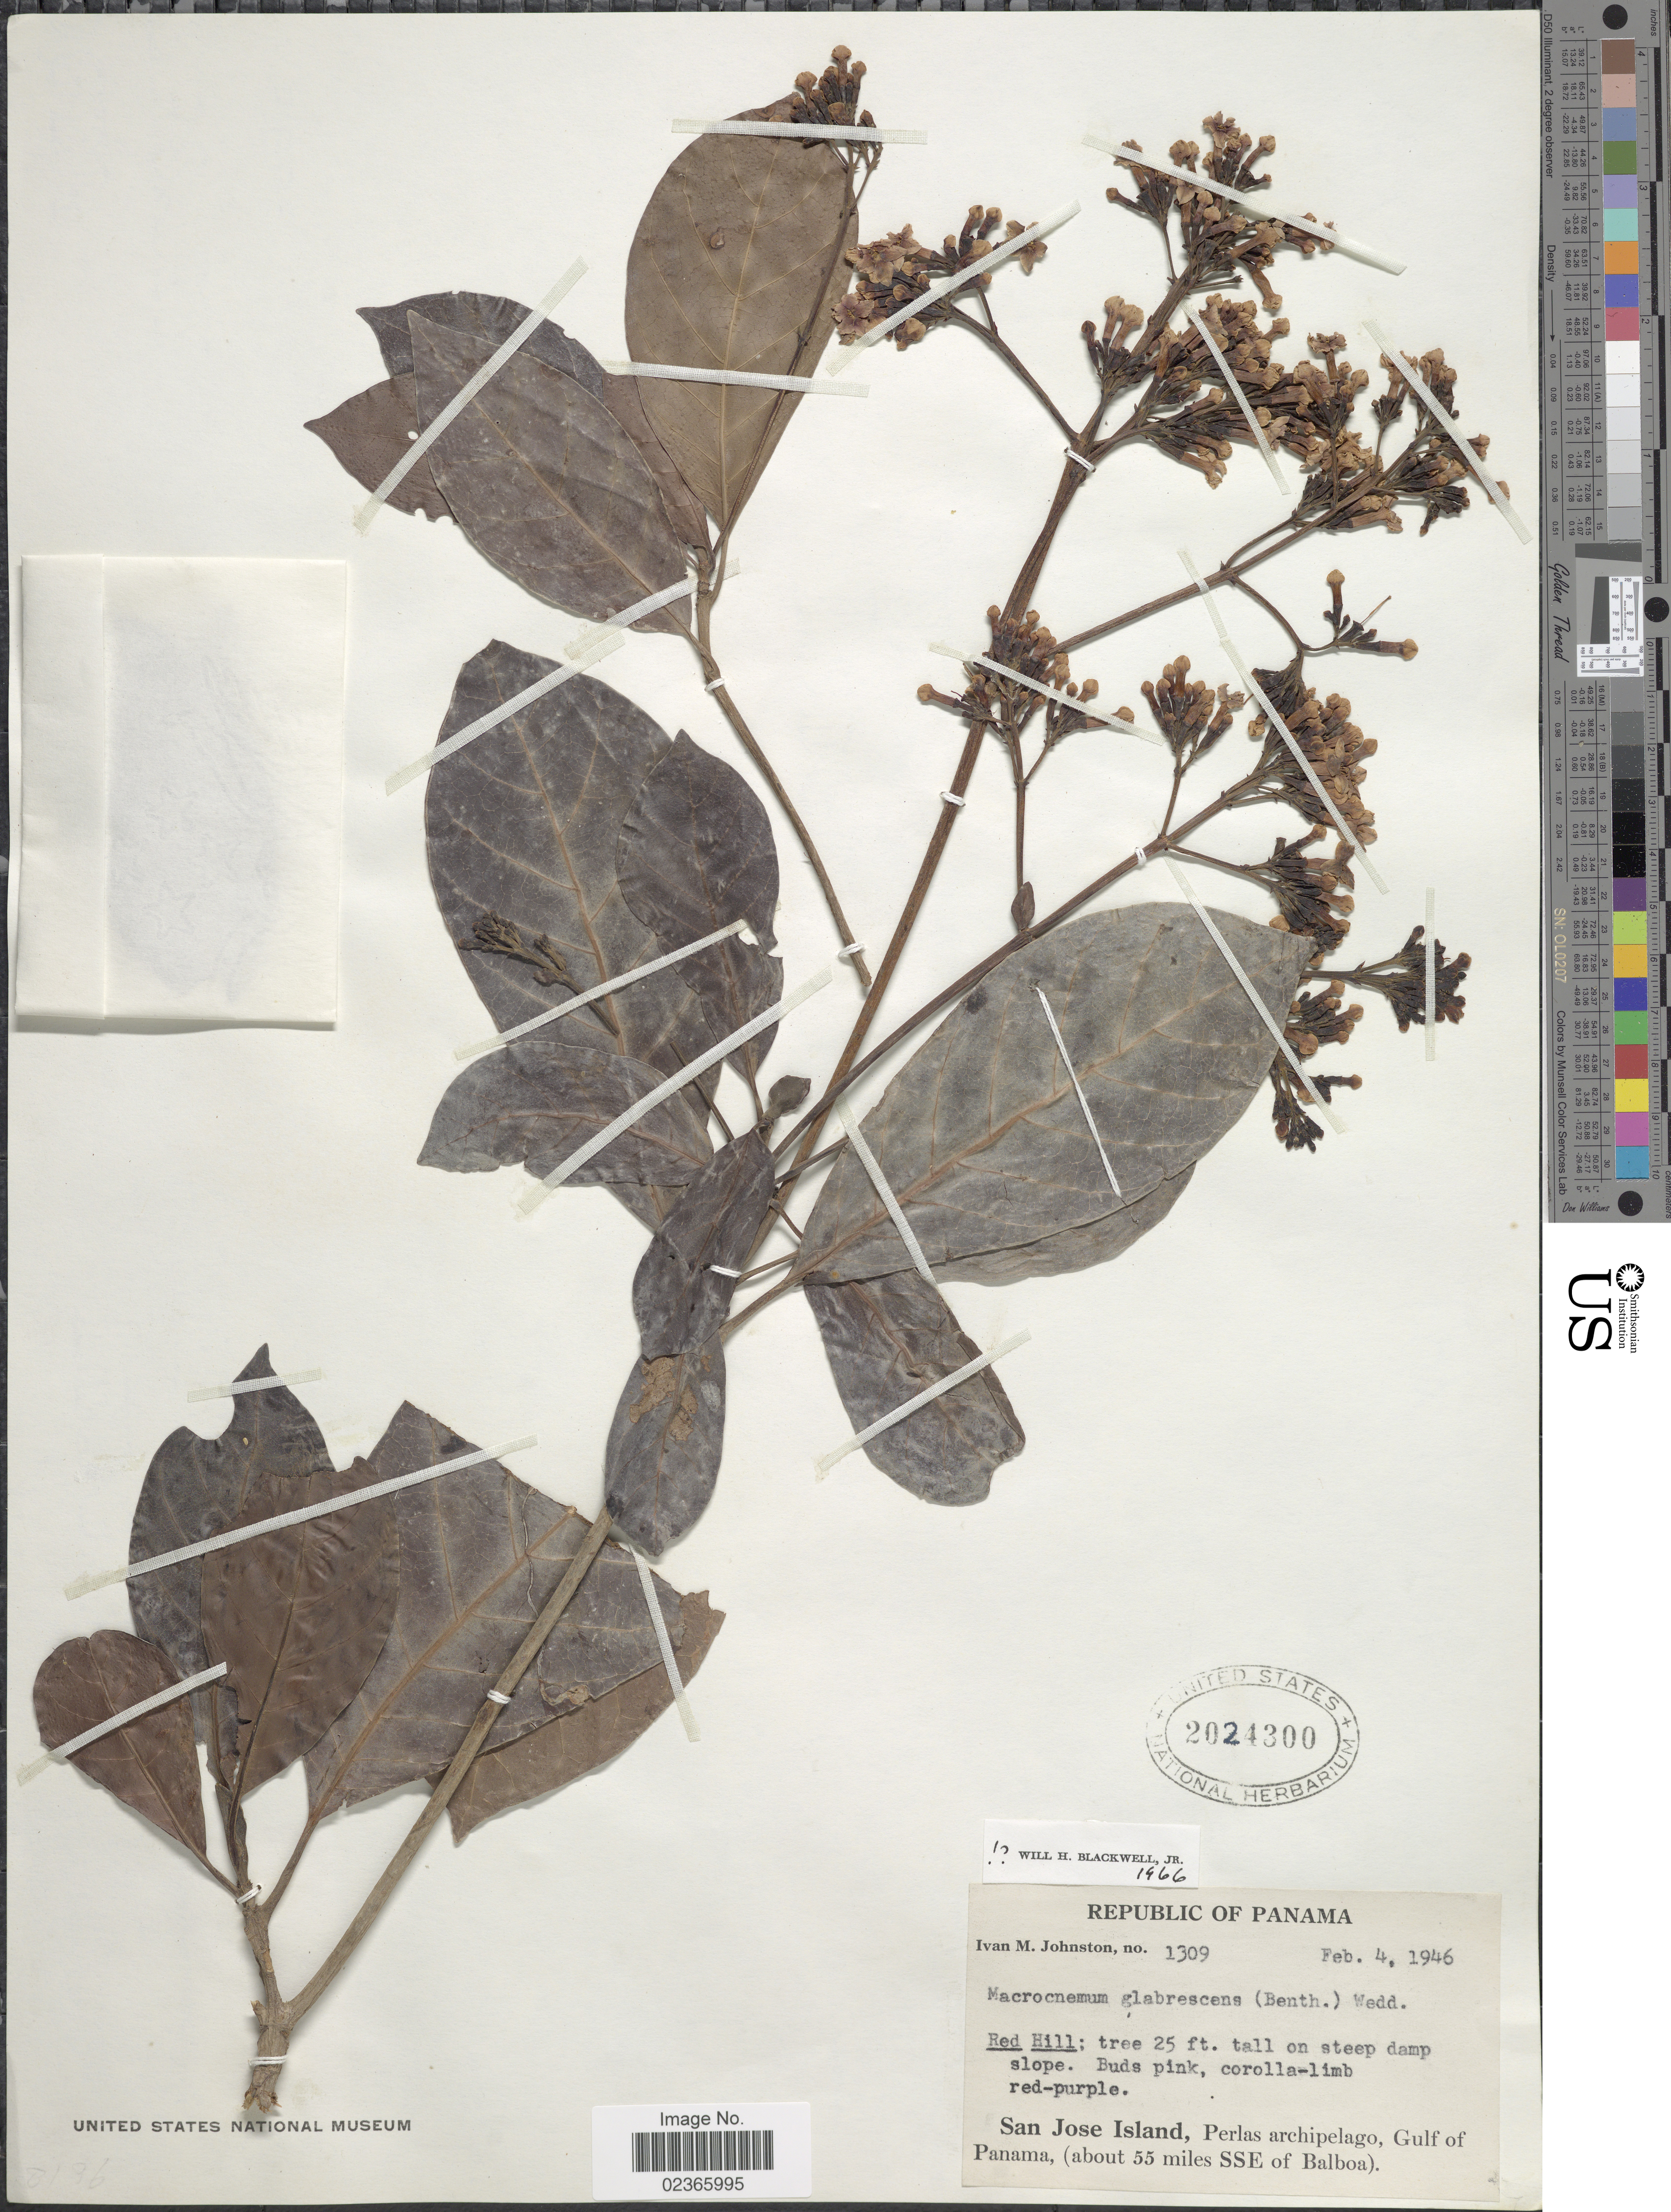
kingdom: Plantae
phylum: Tracheophyta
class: Magnoliopsida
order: Gentianales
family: Rubiaceae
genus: Macrocnemum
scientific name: Macrocnemum glabrescens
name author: (Benth.) Wedd.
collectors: I.M. Johnston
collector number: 1309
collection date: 1946-02-04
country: Panama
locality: Republic of Panama. San Jose Island. Perlas archipelago, Gulf of Panama, (about 55 miles SSE of Balboa).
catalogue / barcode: US 2024300